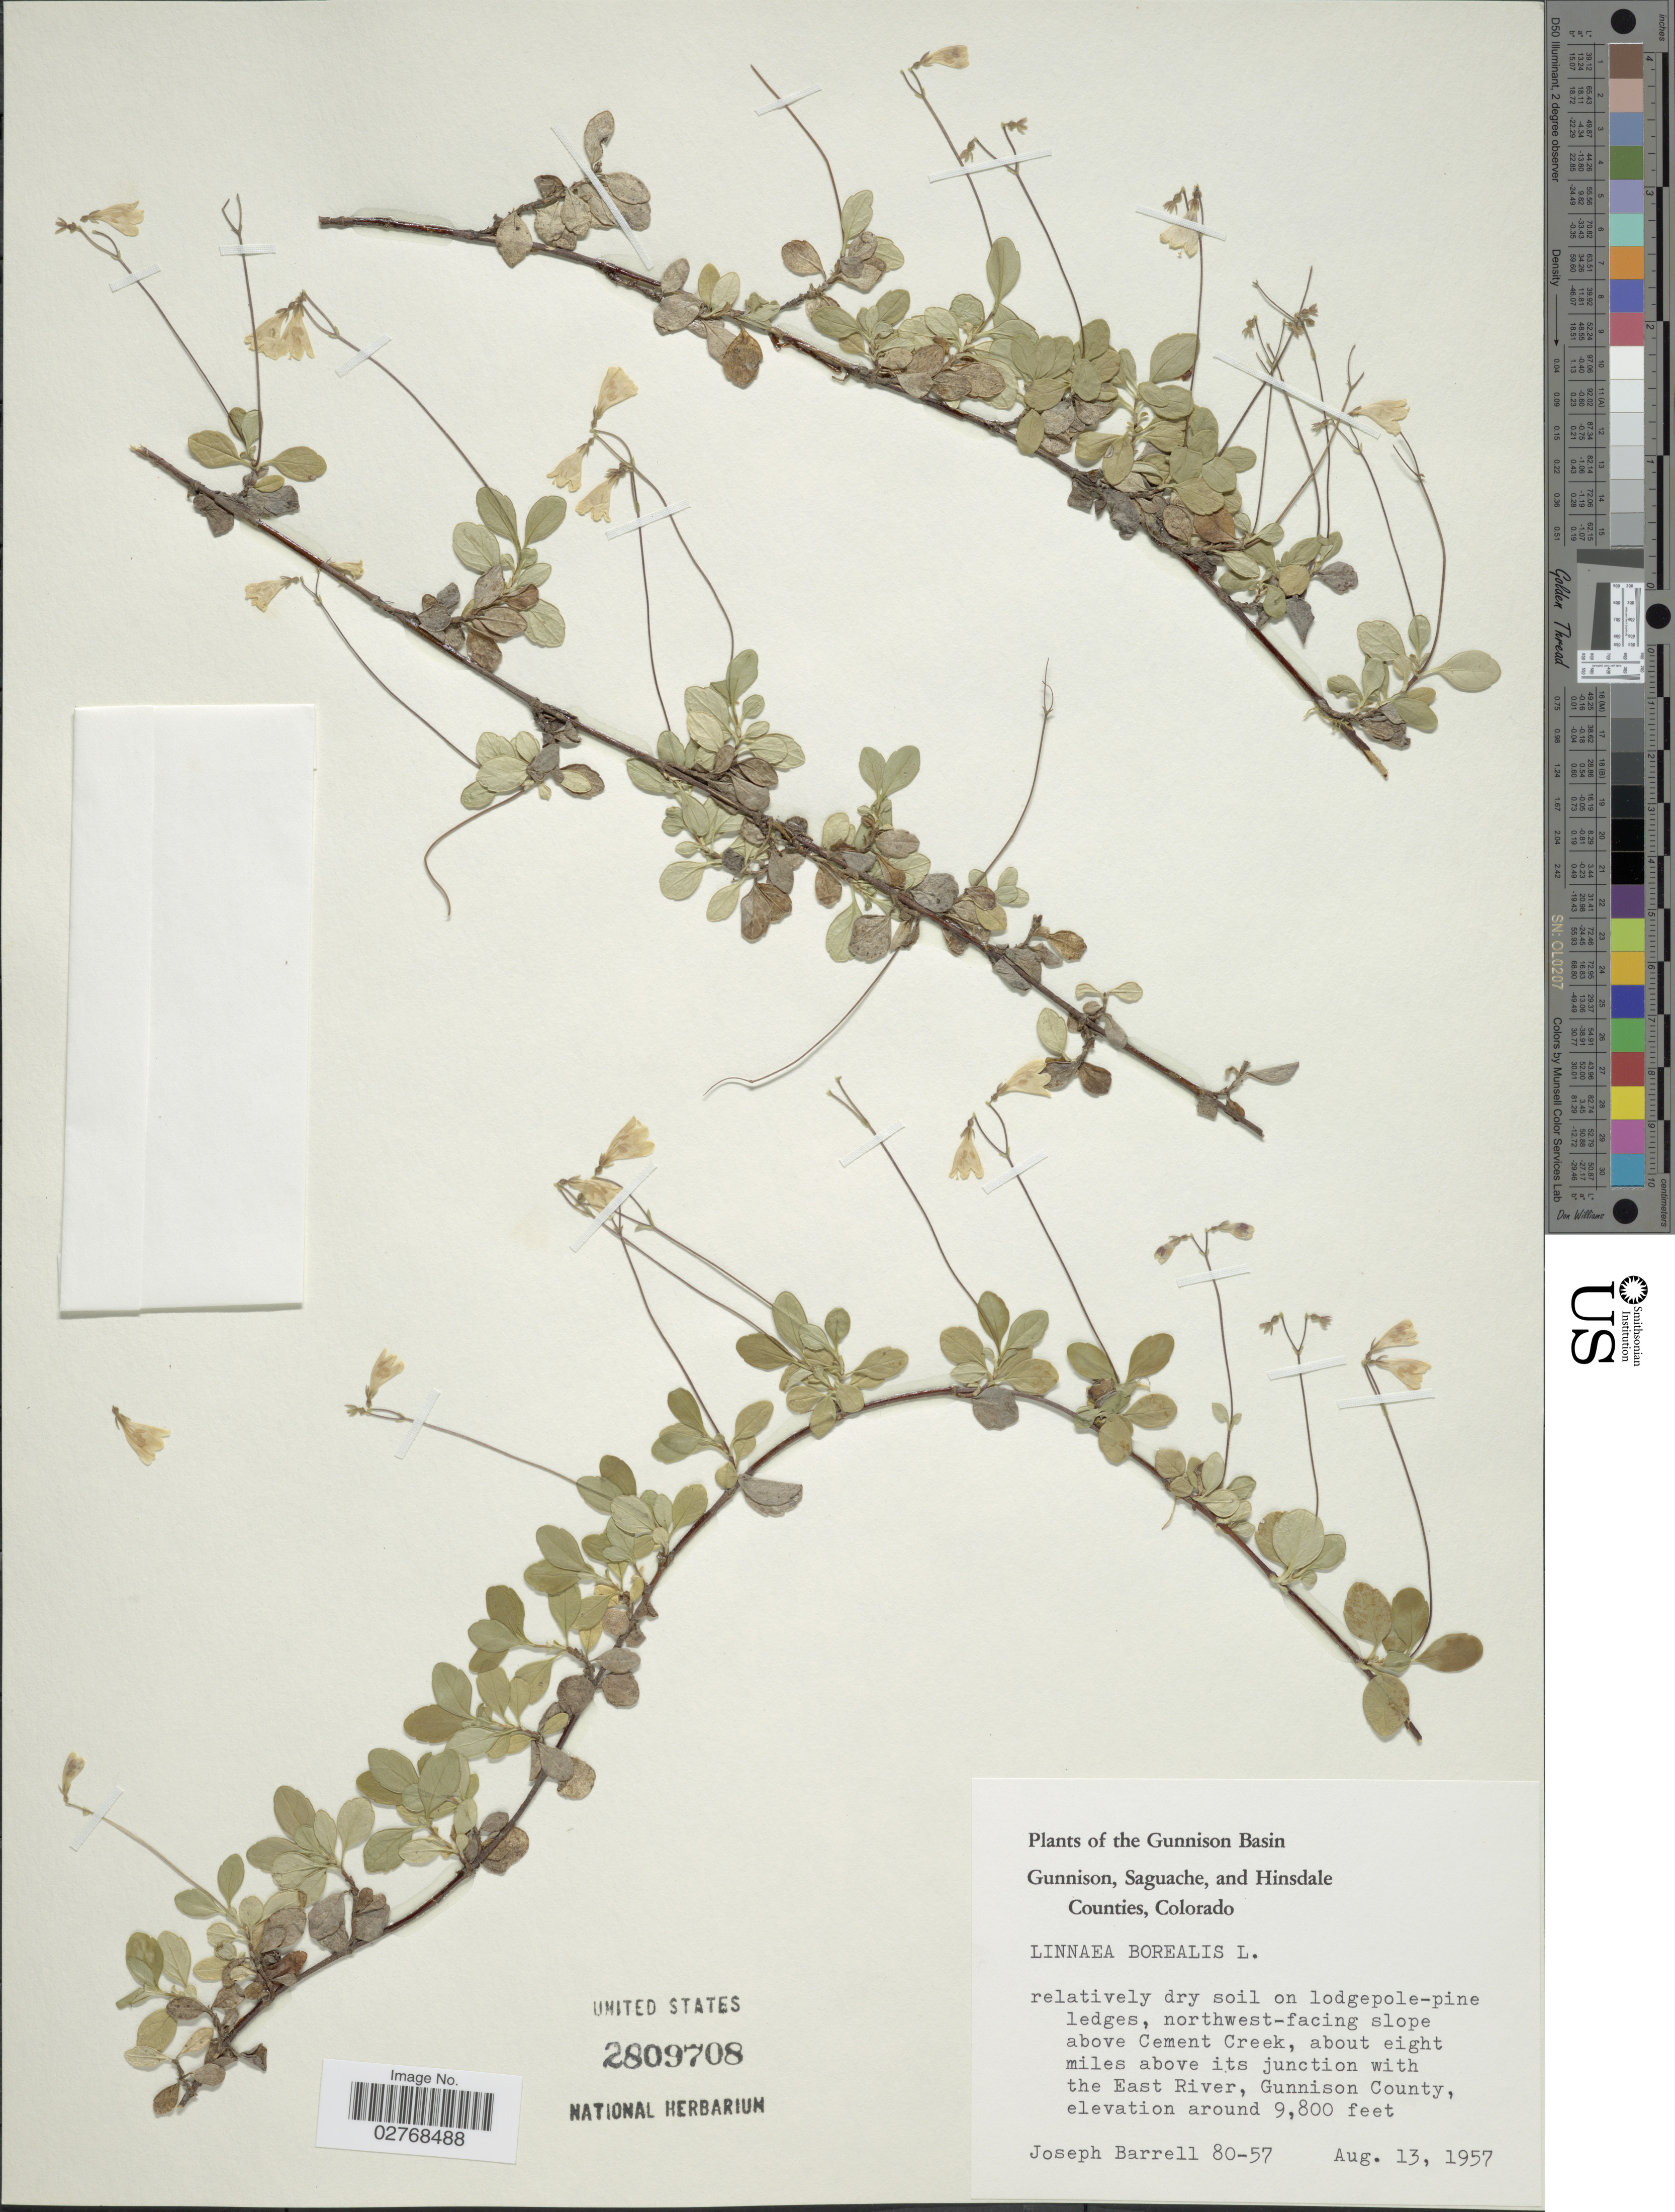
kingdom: Plantae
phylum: Tracheophyta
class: Magnoliopsida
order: Dipsacales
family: Caprifoliaceae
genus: Linnaea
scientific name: Linnaea borealis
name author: L.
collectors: J. Barrell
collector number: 80-57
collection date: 1957-08-13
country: United States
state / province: Colorado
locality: The Gunnison Basin. Northwest-facing slope above Cement Creek, about eight miles above its junction with the East River, Gunnison County.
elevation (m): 2987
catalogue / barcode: US 2809708